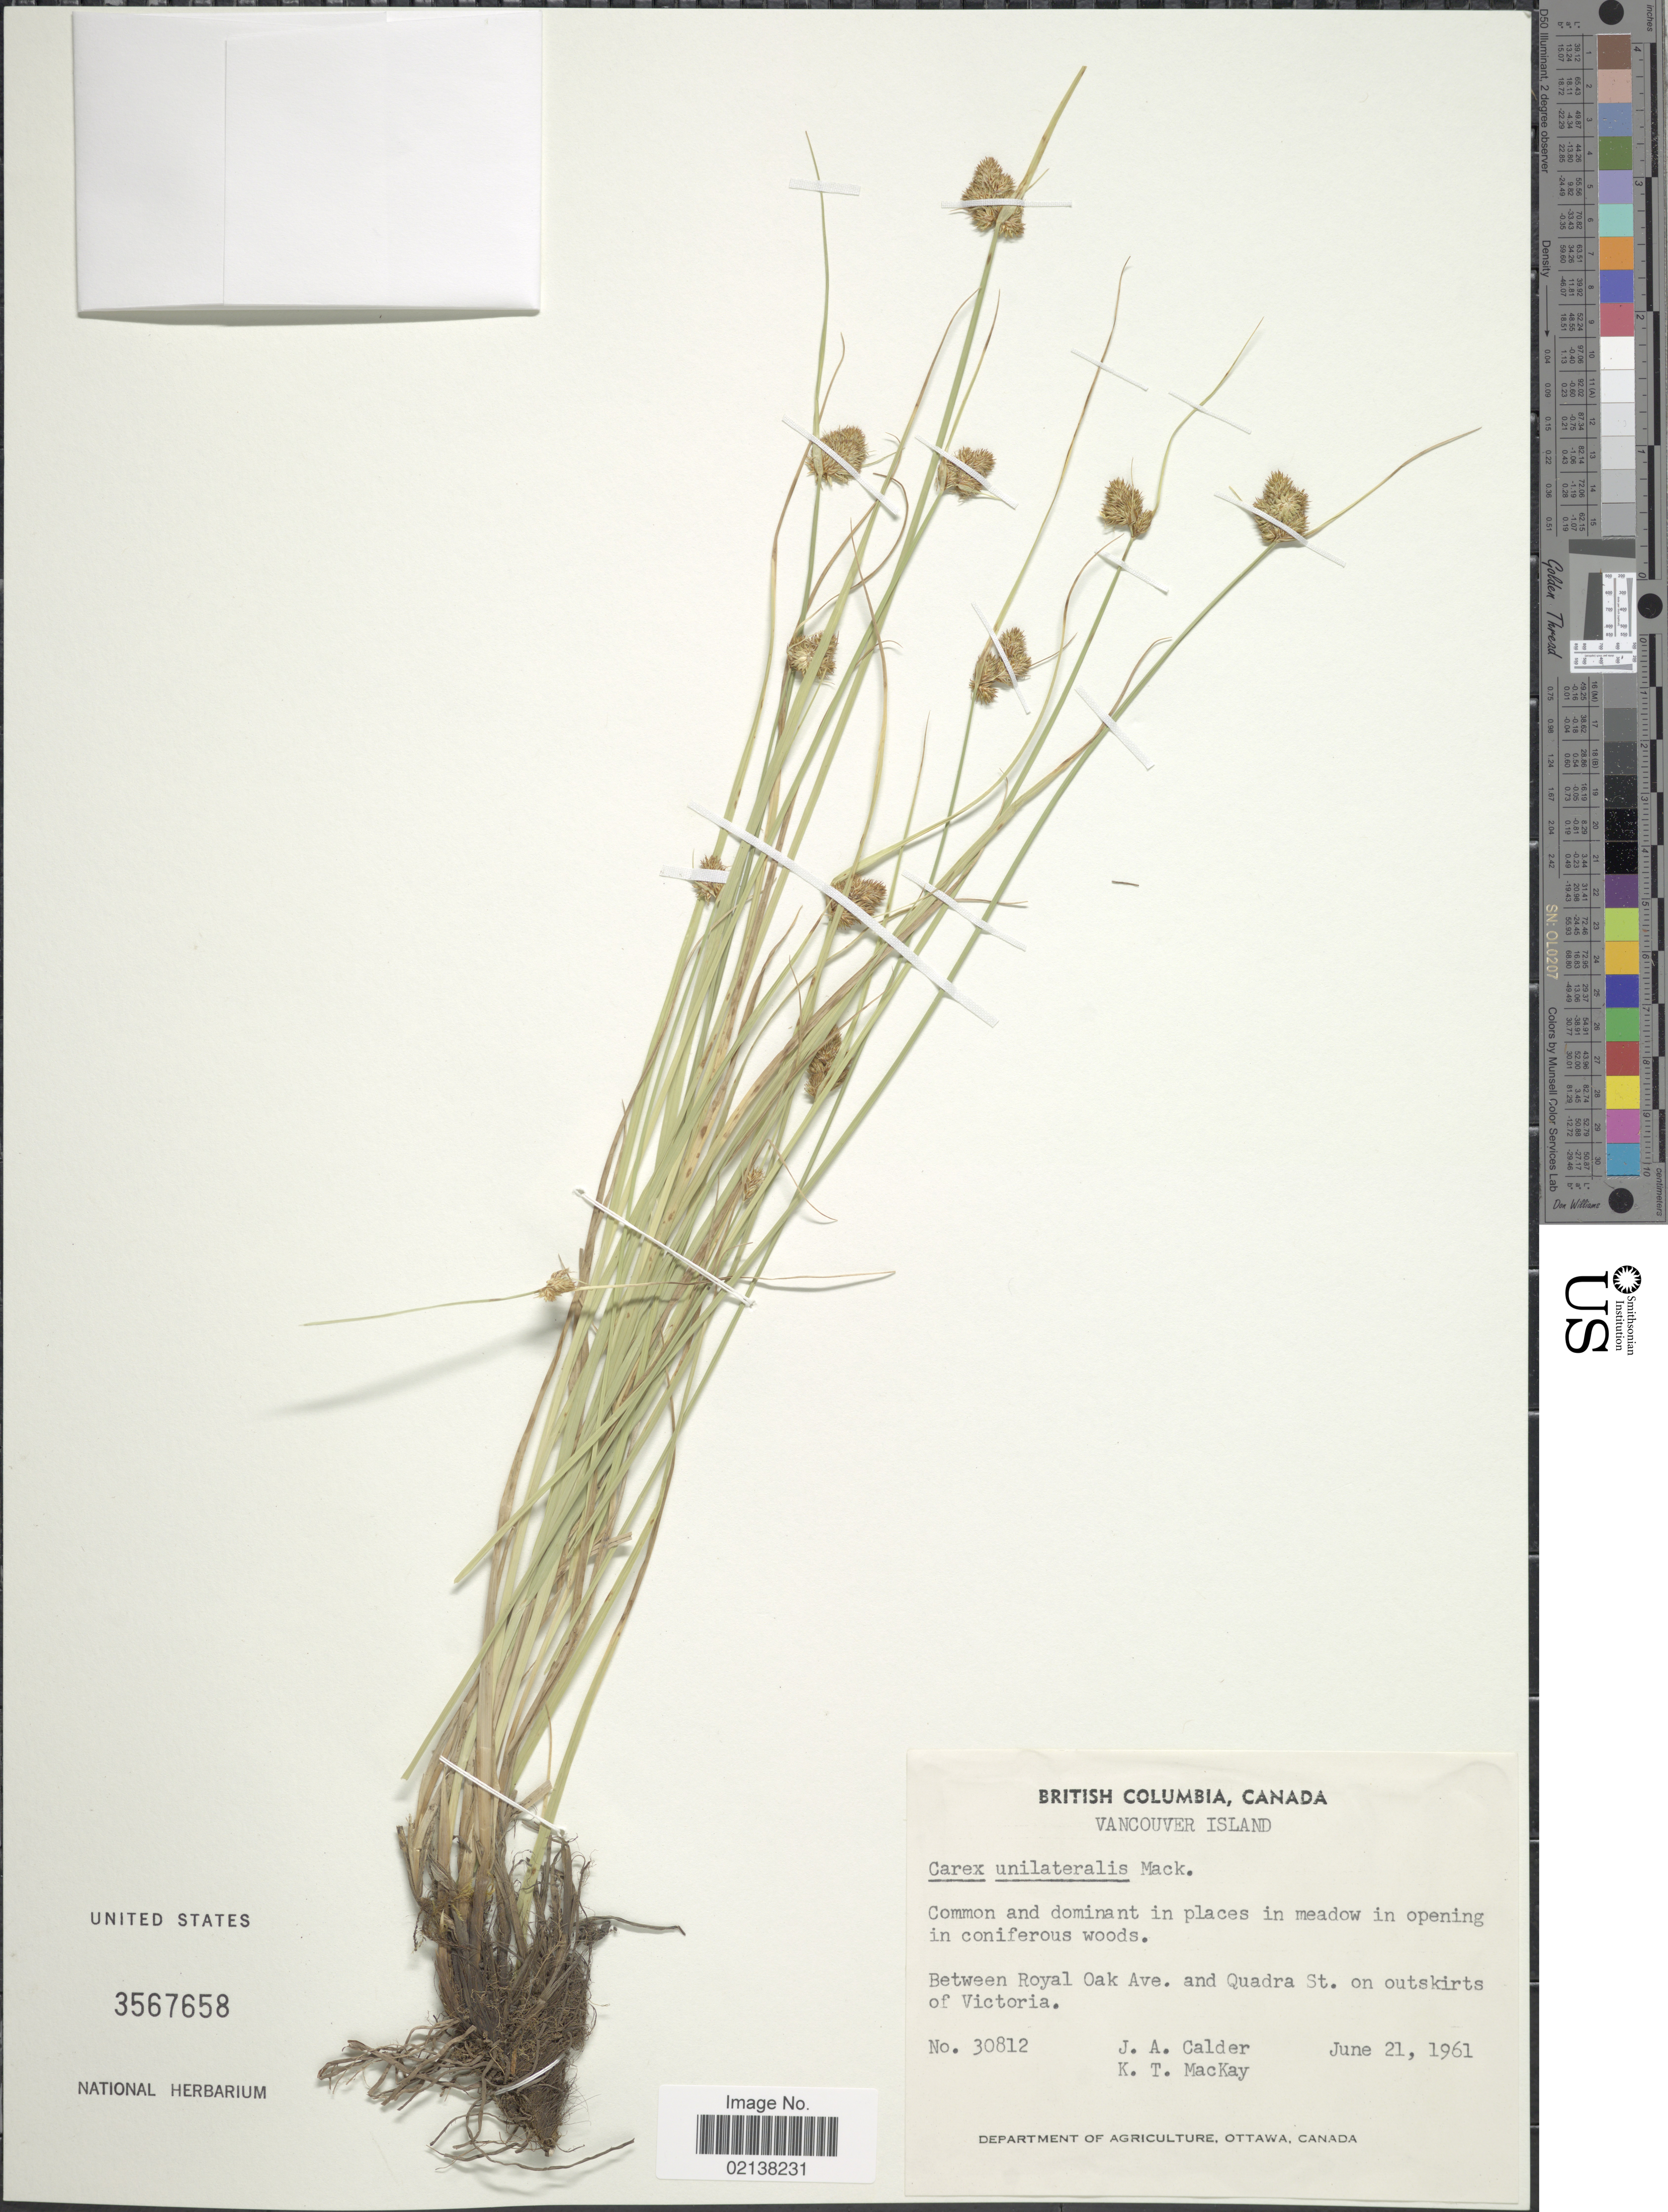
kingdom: Plantae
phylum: Tracheophyta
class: Liliopsida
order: Poales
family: Cyperaceae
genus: Carex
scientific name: Carex unilateralis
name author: Mack.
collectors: J. A. Calder & K. T. Mackay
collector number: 30812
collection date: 1961-06-21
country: Canada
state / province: British Columbia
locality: Vancouver Island. Between Royal Oak Ave. and Quadra St. on outskirts of Victoria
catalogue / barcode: US 3567658